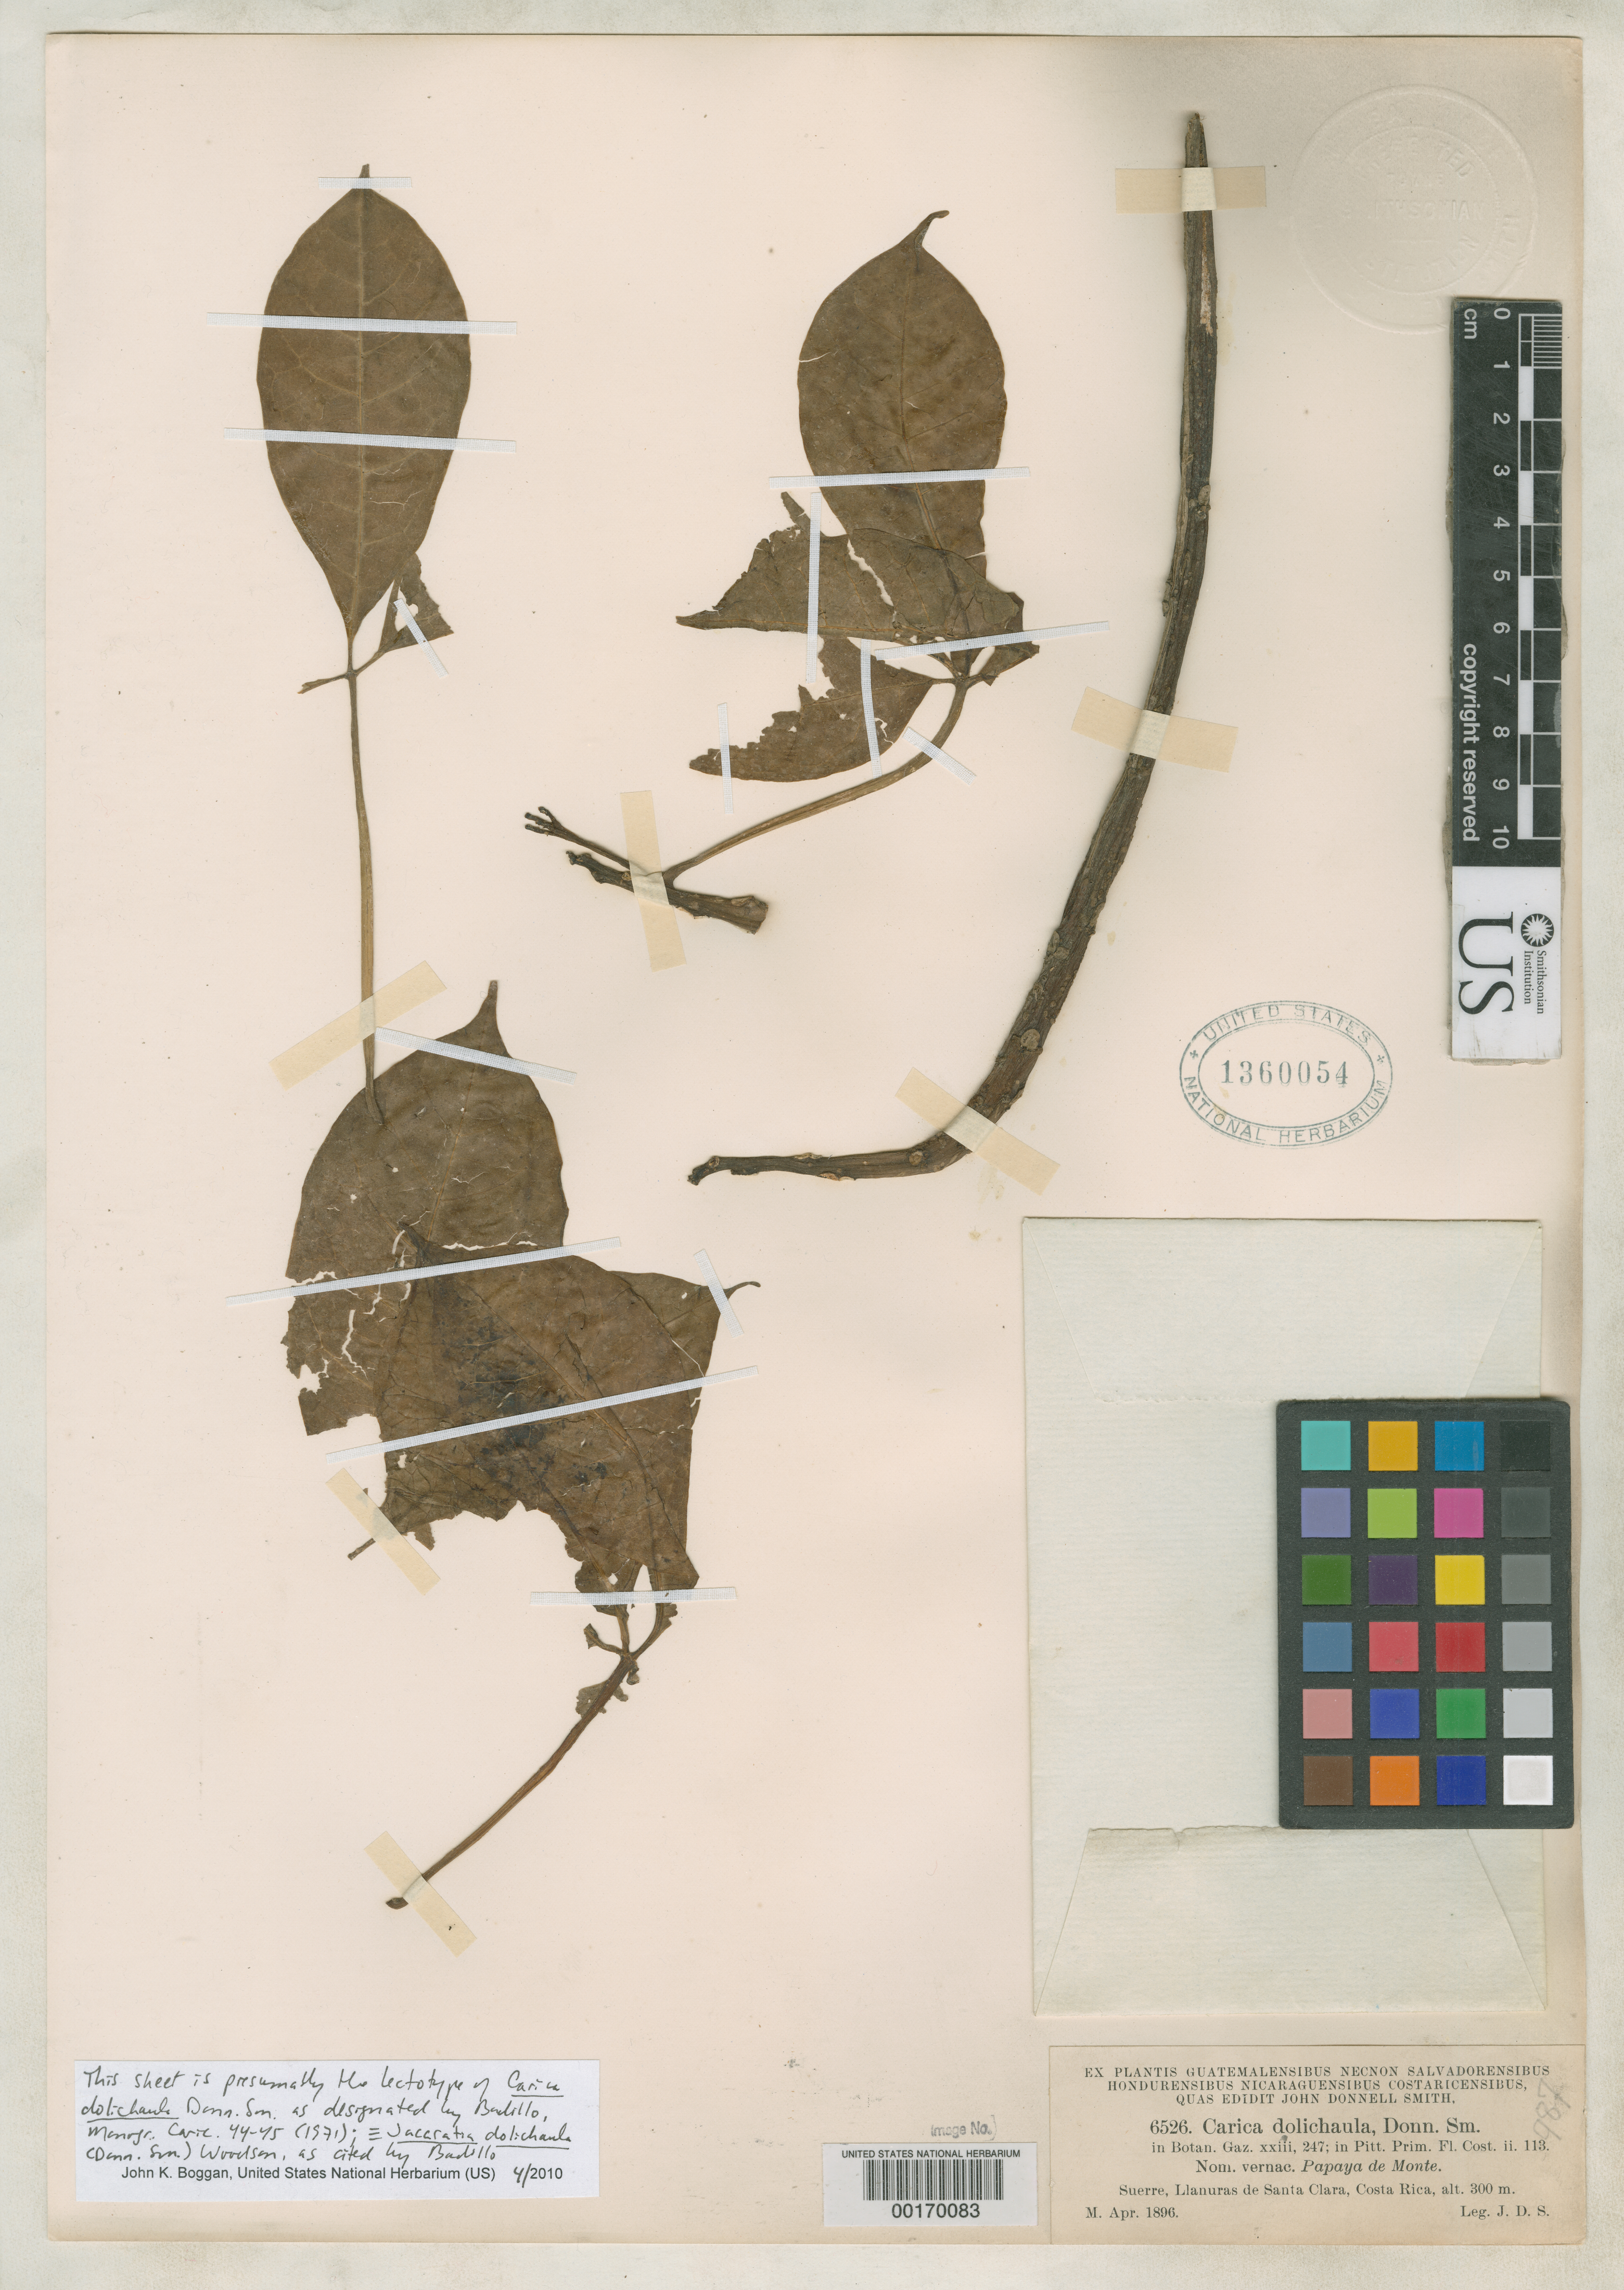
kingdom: Plantae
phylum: Tracheophyta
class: Magnoliopsida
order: Brassicales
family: Caricaceae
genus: Carica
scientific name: Carica dolichaula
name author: Donn. Sm.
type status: Lectotype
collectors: J. Donnell Smith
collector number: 6526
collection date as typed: Apr 1896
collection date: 1896-04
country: Costa Rica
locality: Suerre, Llanuras de Santa Clara.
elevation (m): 300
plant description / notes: Specimen ex John Donnell Smith herbarium. Although not annotated by Badillo, this sheet is presumably the lectotype cited (1971).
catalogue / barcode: US 1360054